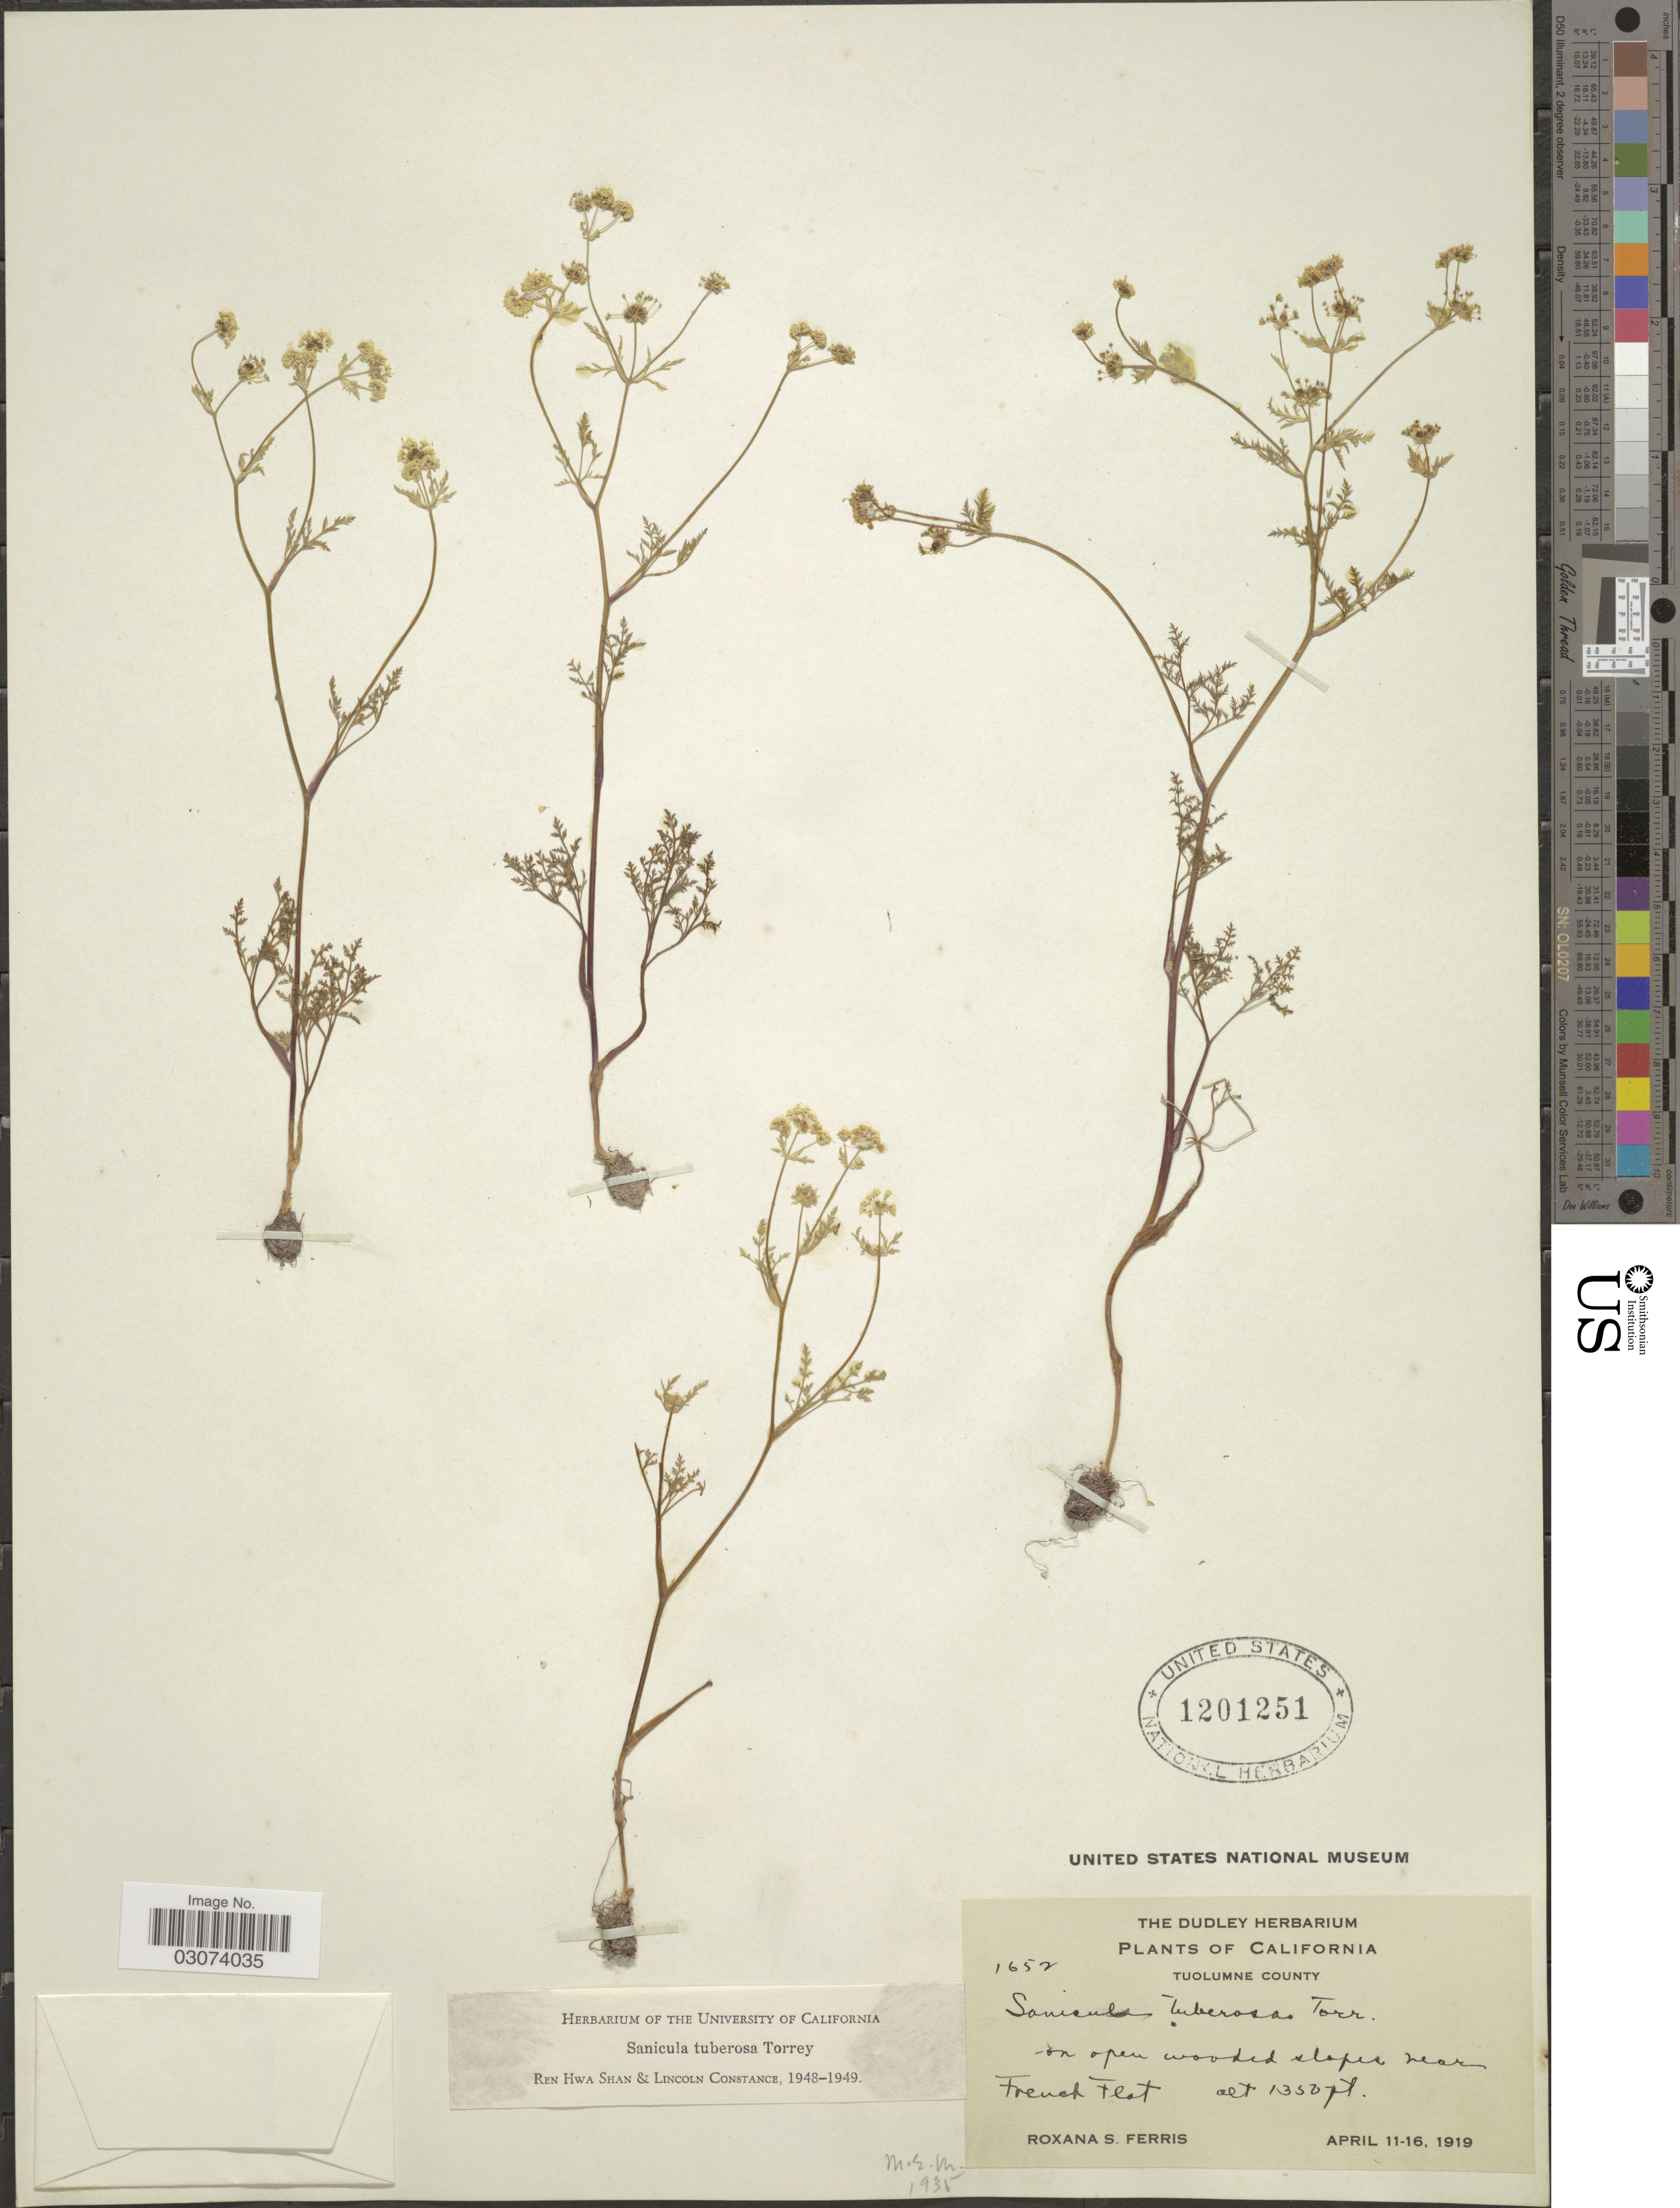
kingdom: Plantae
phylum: Tracheophyta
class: Magnoliopsida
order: Apiales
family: Apiaceae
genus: Sanicula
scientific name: Sanicula tuberosa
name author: Torr.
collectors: R. S. Ferris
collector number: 1652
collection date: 1919-04-11/1919-04-16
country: United States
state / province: California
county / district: Tuolumne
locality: Tuolumne County. On open wooded slopes near French Flat.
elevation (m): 411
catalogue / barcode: US 1201251